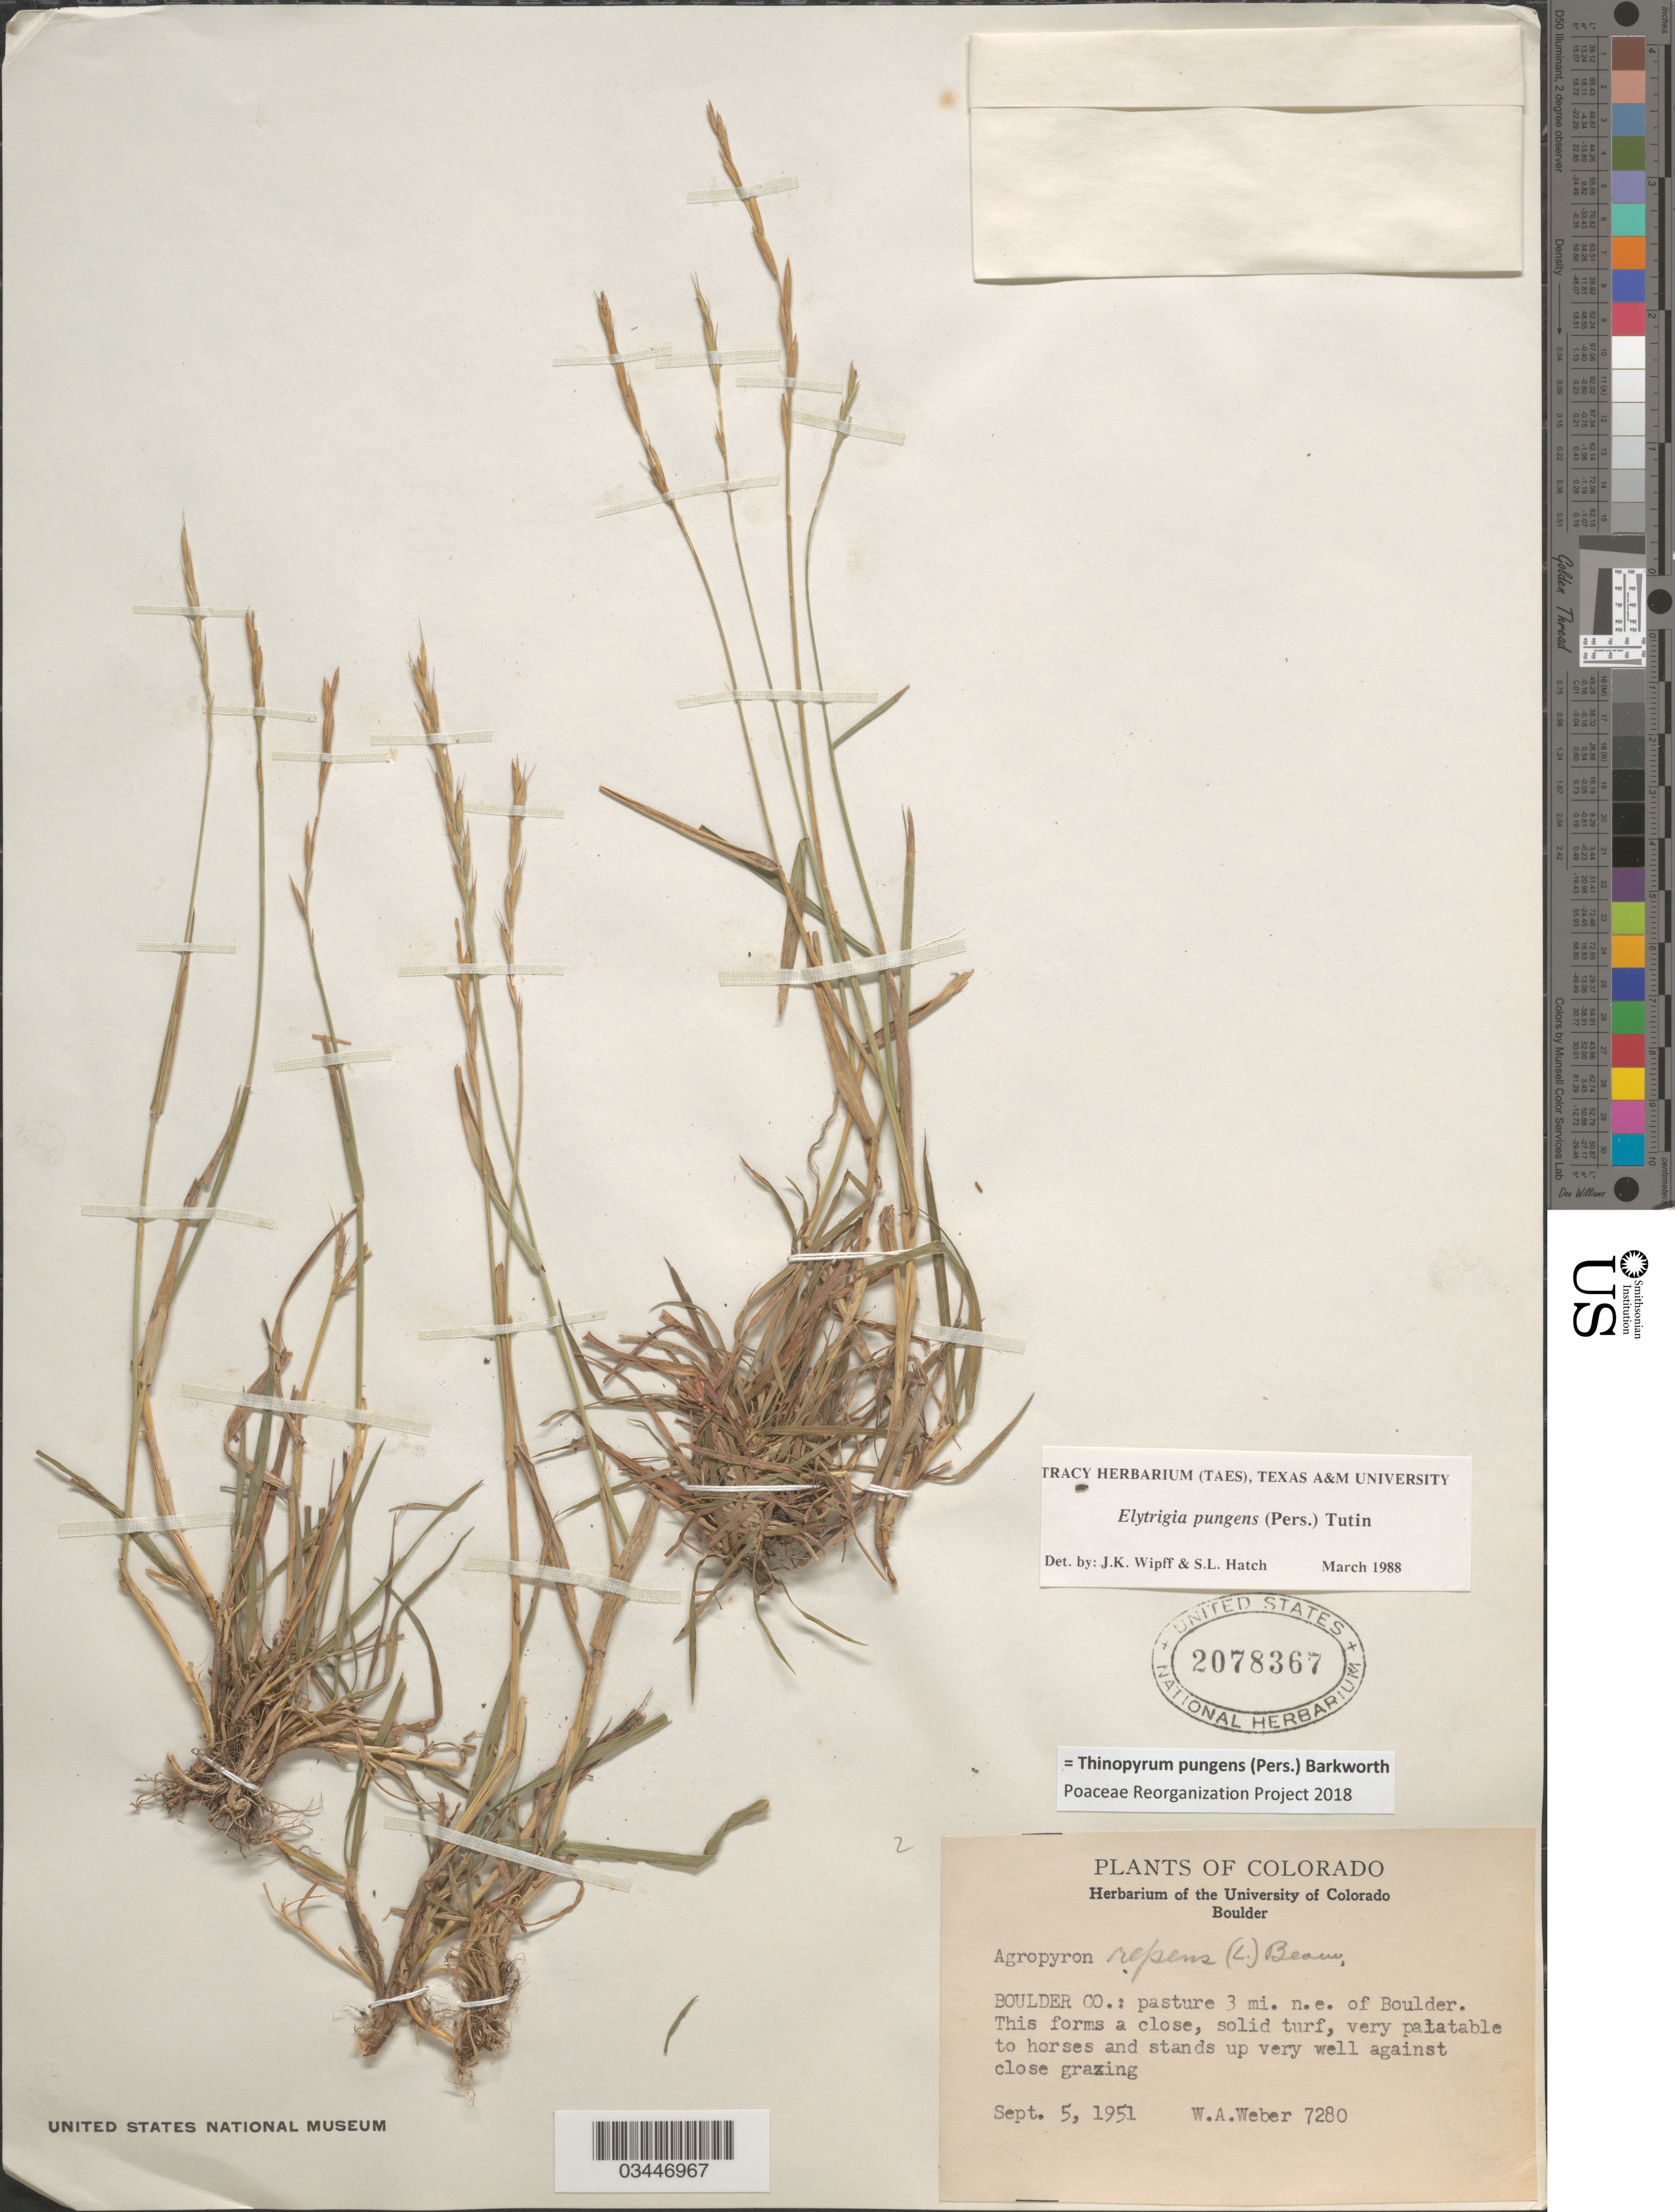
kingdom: Plantae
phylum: Tracheophyta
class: Liliopsida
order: Poales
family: Poaceae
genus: Thinopyrum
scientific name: Thinopyrum pungens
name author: (Pers.) Barkworth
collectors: W. A. Weber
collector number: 7280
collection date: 1951-09-05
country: United States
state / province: Colorado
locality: Boulder Co.: pasture 3 mi. n.e. of Boulder.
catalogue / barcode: US 2078367